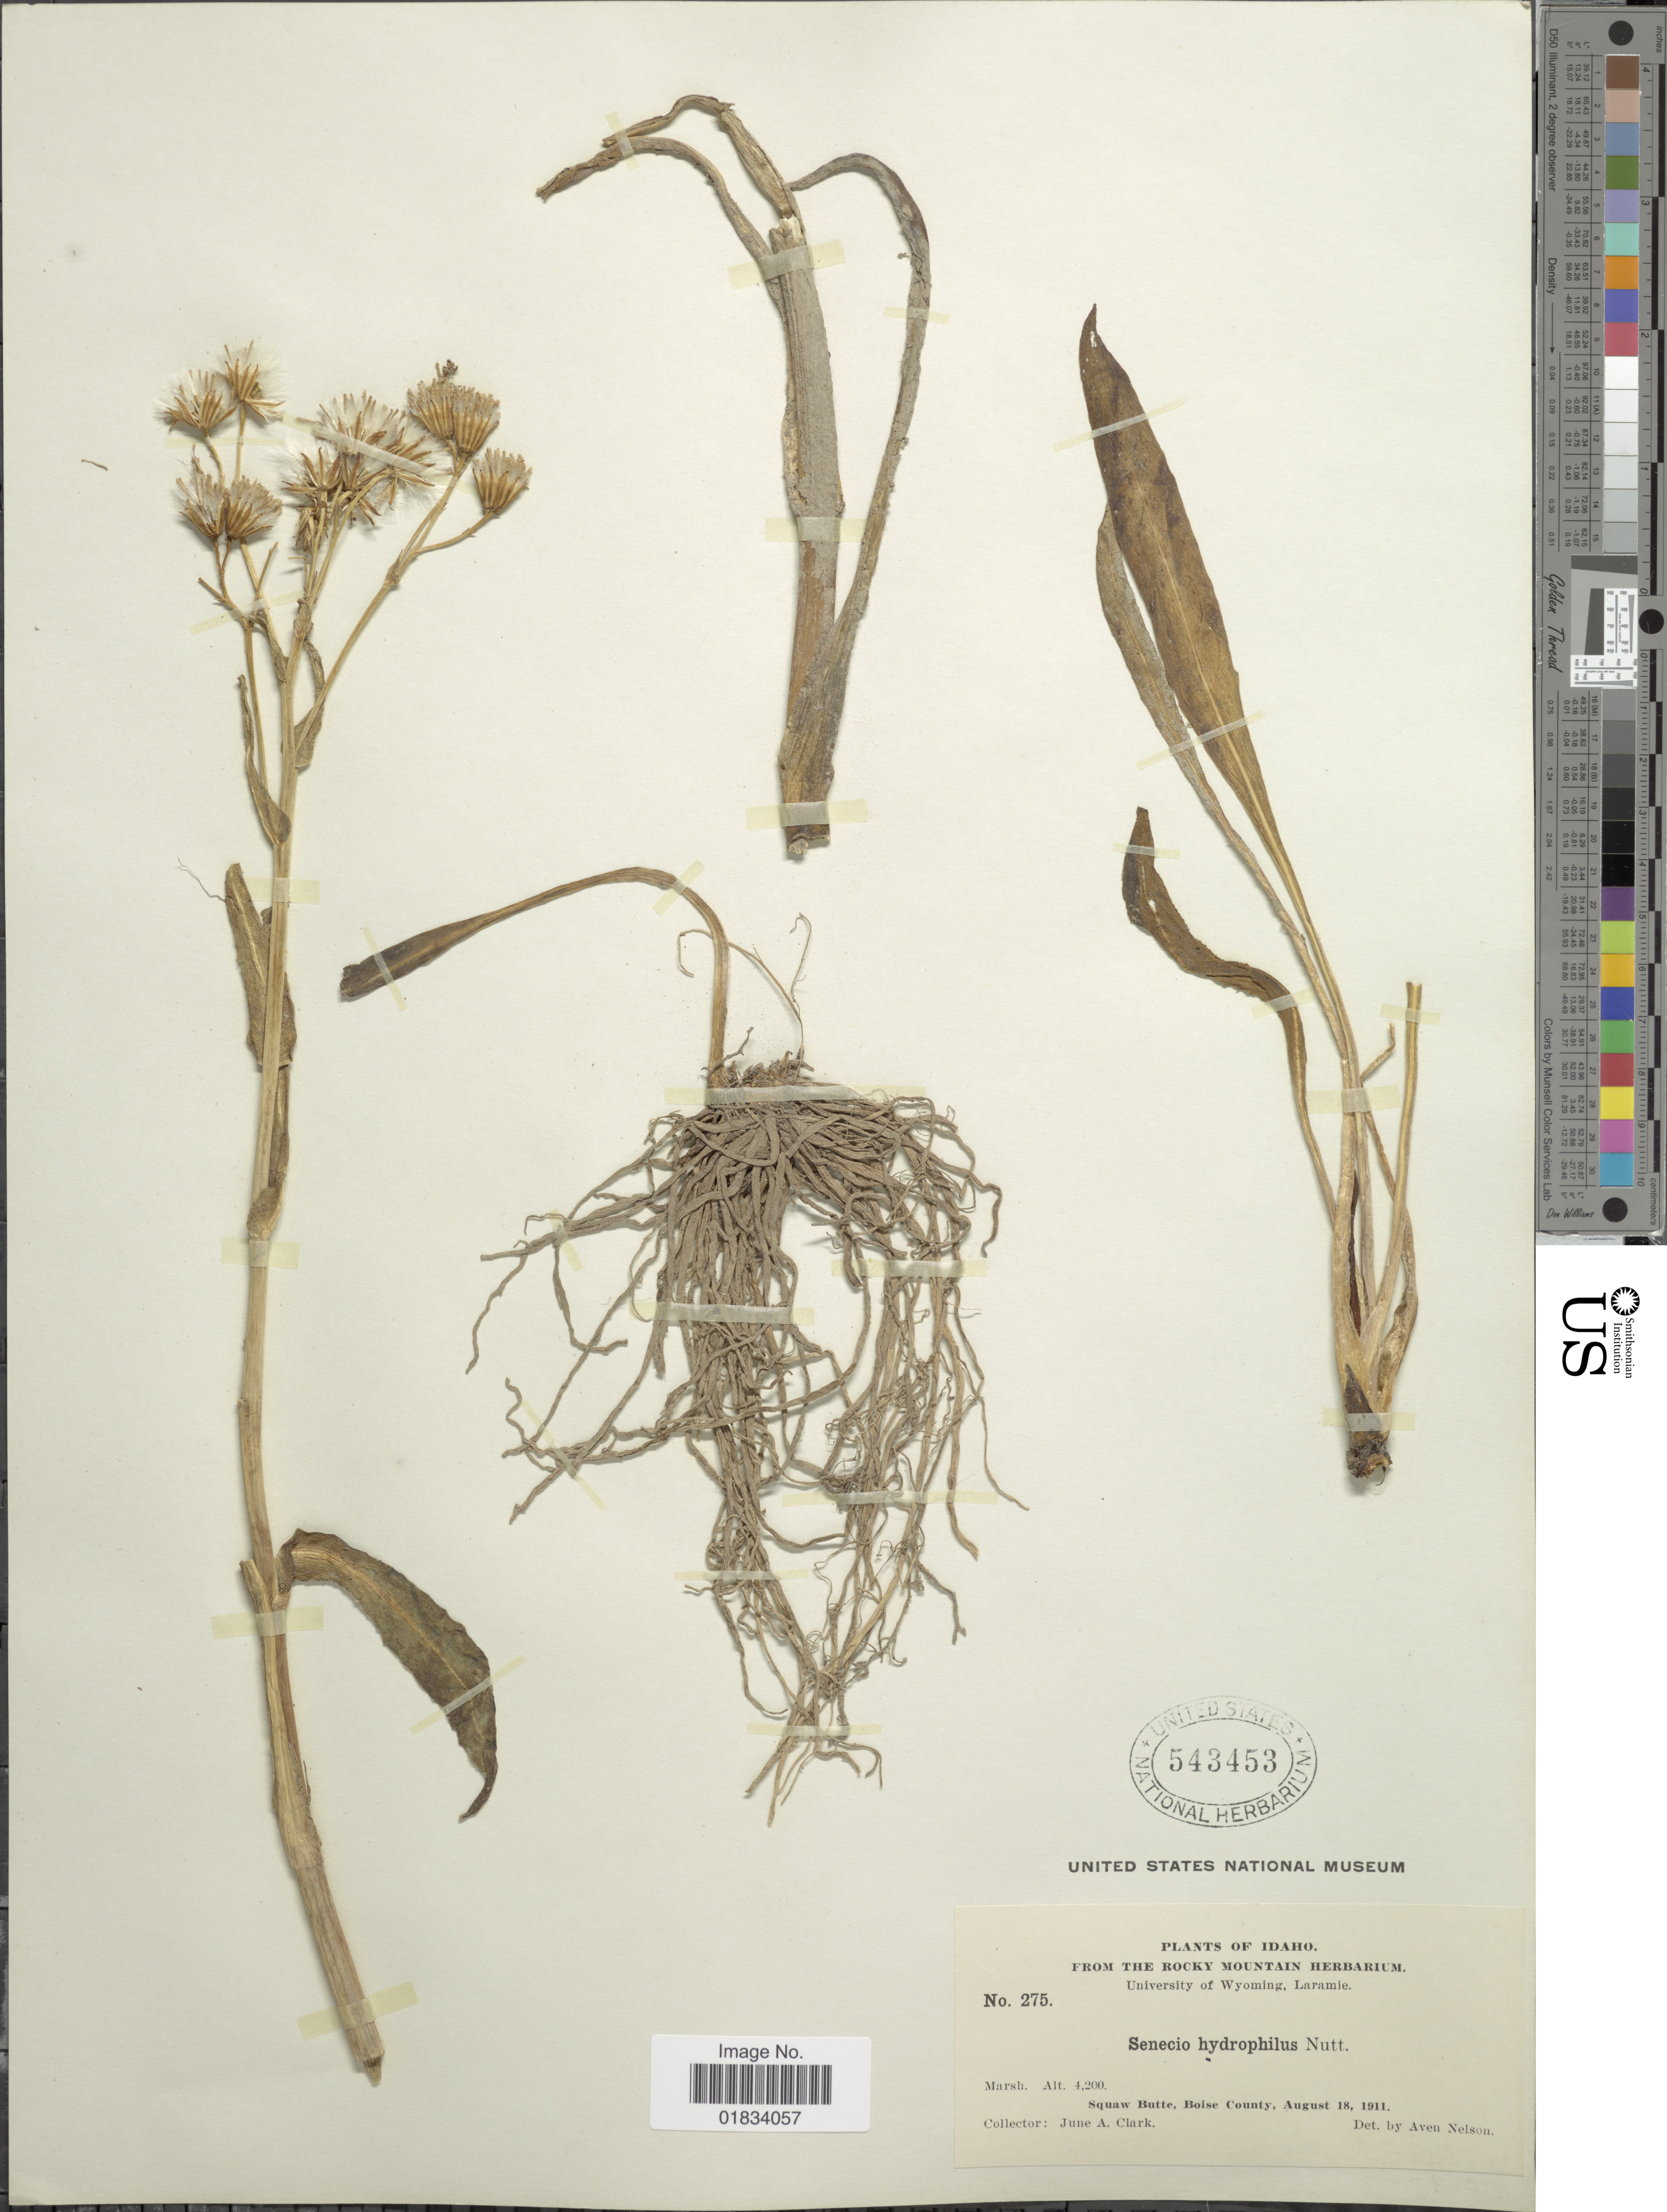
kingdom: Plantae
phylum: Tracheophyta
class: Magnoliopsida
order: Asterales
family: Asteraceae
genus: Senecio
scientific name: Senecio hydrophilus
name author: Nutt.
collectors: J. A. Clark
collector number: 275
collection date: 1911-08-18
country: United States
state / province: Idaho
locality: Squaw Butte, Boise County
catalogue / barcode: US 543453